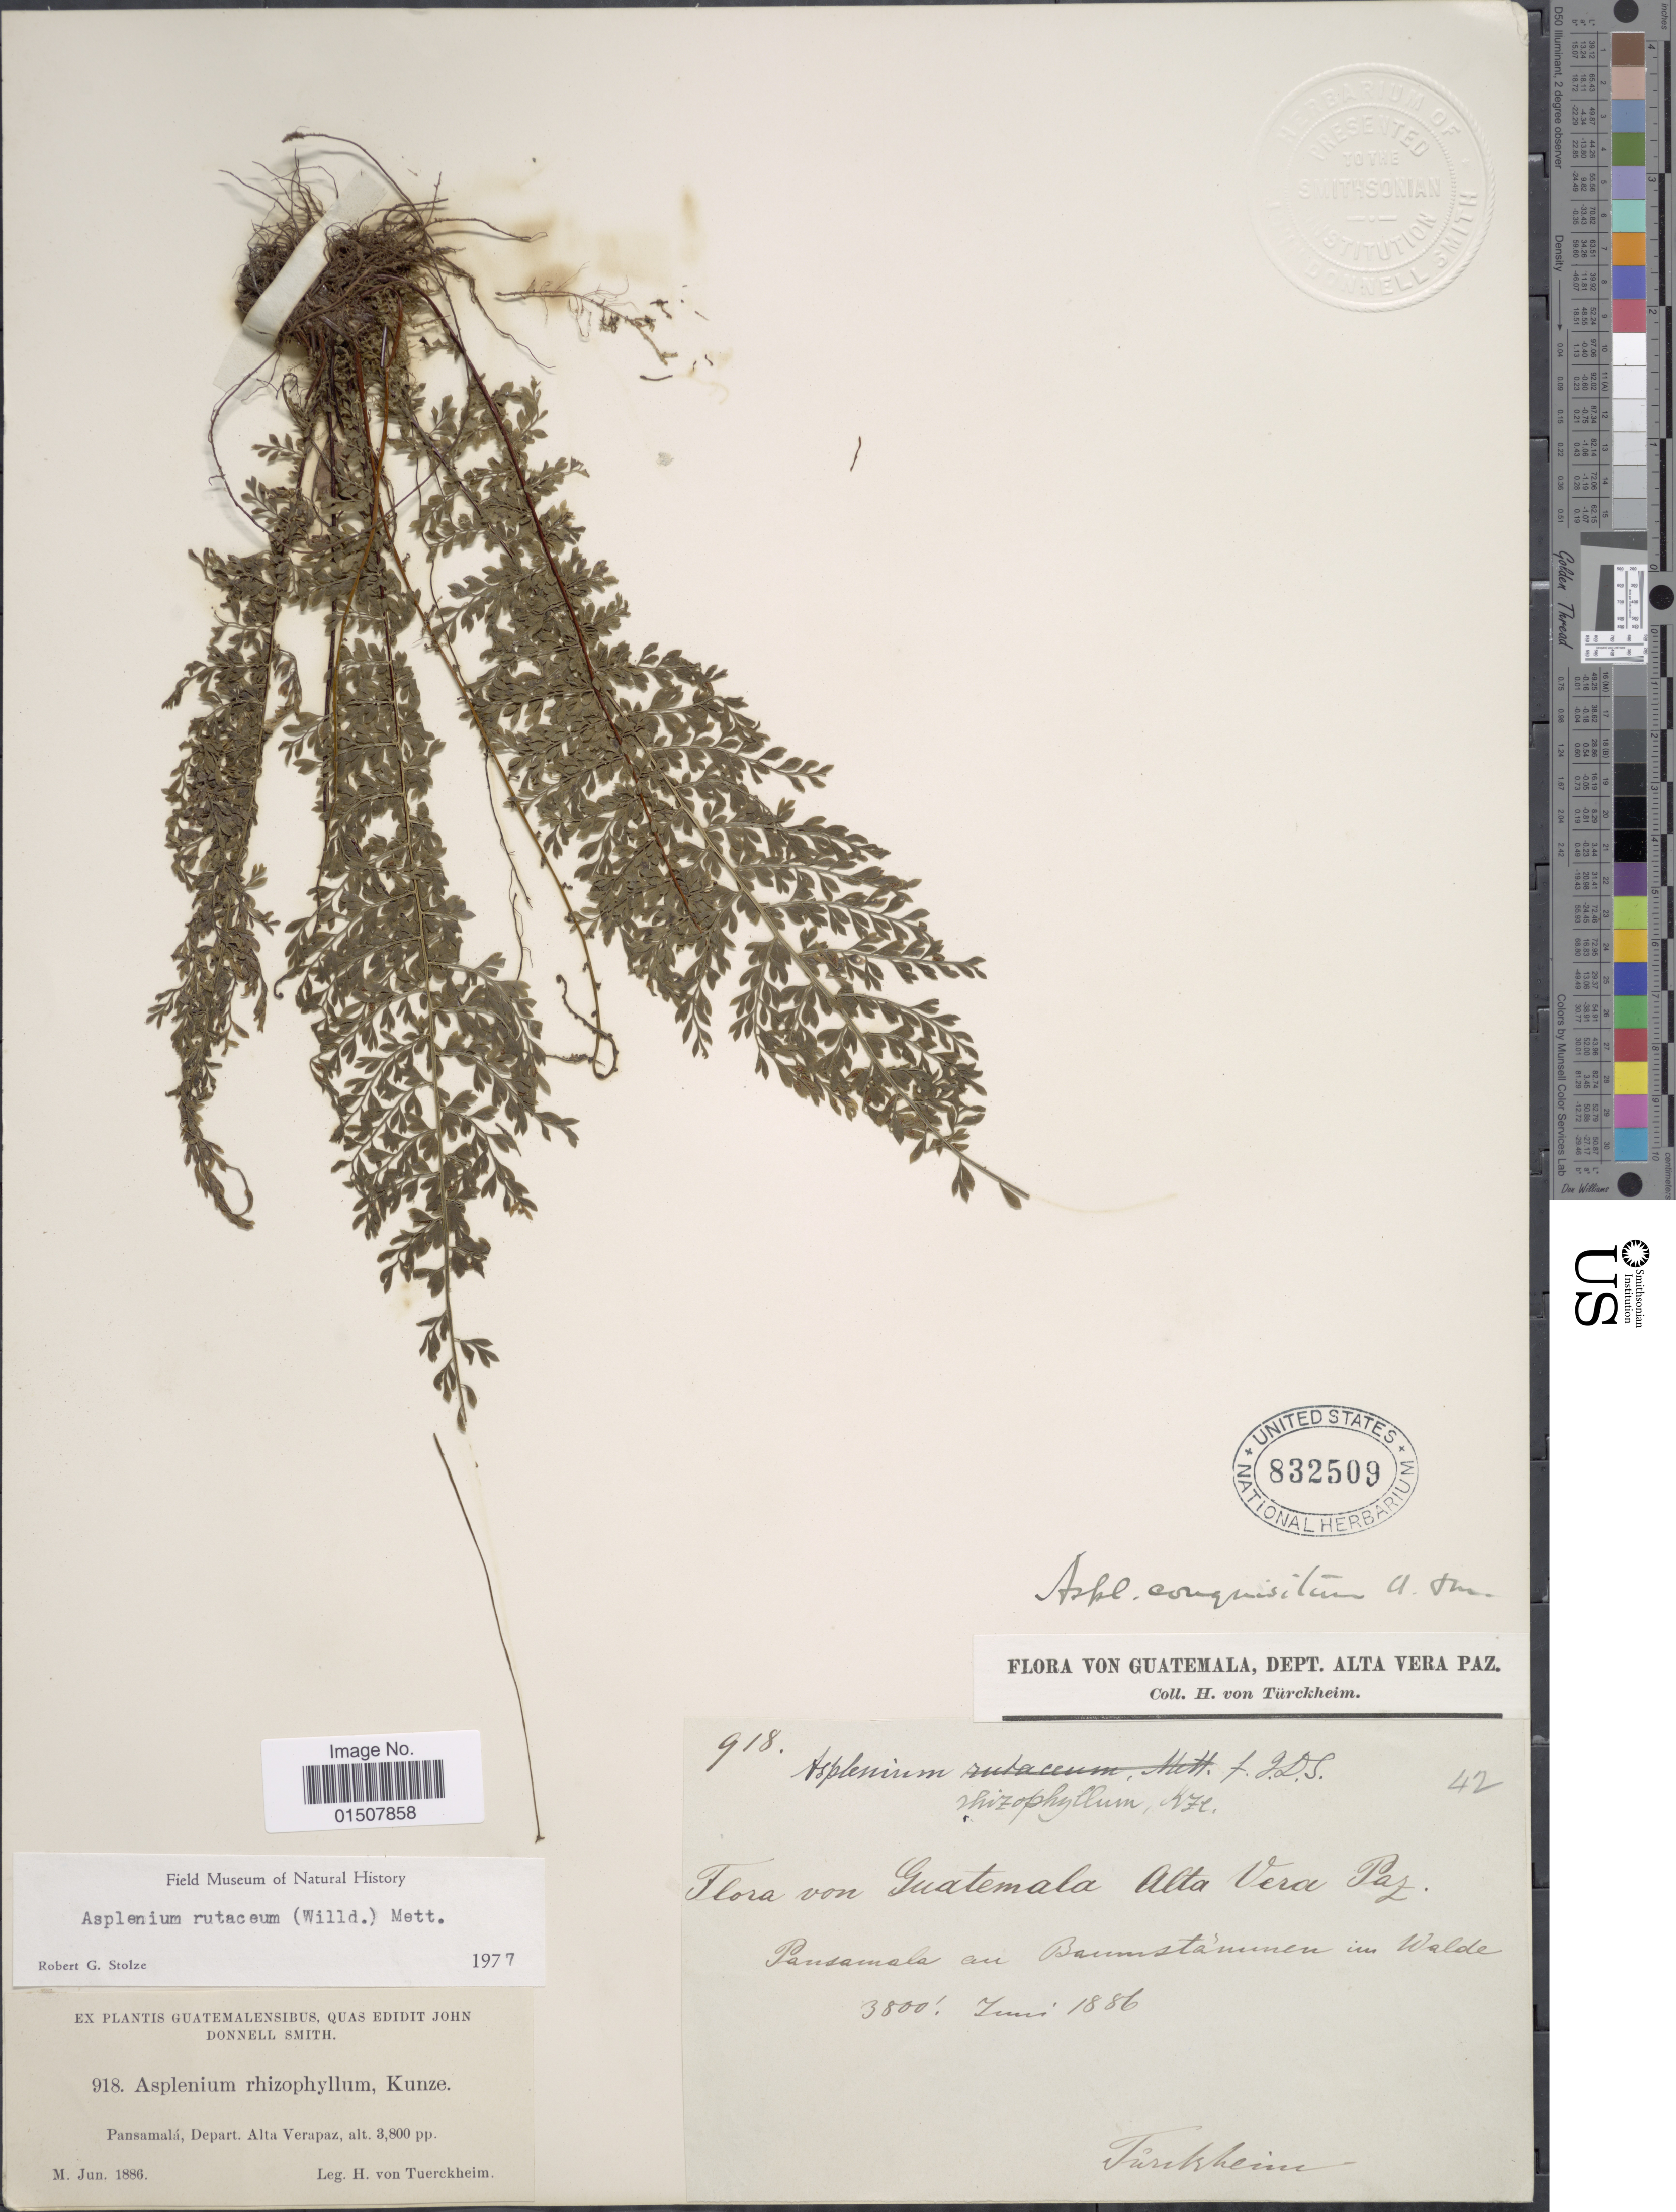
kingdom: Plantae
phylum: Tracheophyta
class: Polypodiopsida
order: Polypodiales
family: Aspleniaceae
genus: Asplenium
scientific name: Asplenium rutaceum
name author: (Willd.) Mett.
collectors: H. von Türckheim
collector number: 918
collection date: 1886-06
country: Guatemala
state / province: Alta Verapaz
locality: Pansamala, an baumstammen im walde [on tree trunks in the forest]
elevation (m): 1158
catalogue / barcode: US 832509